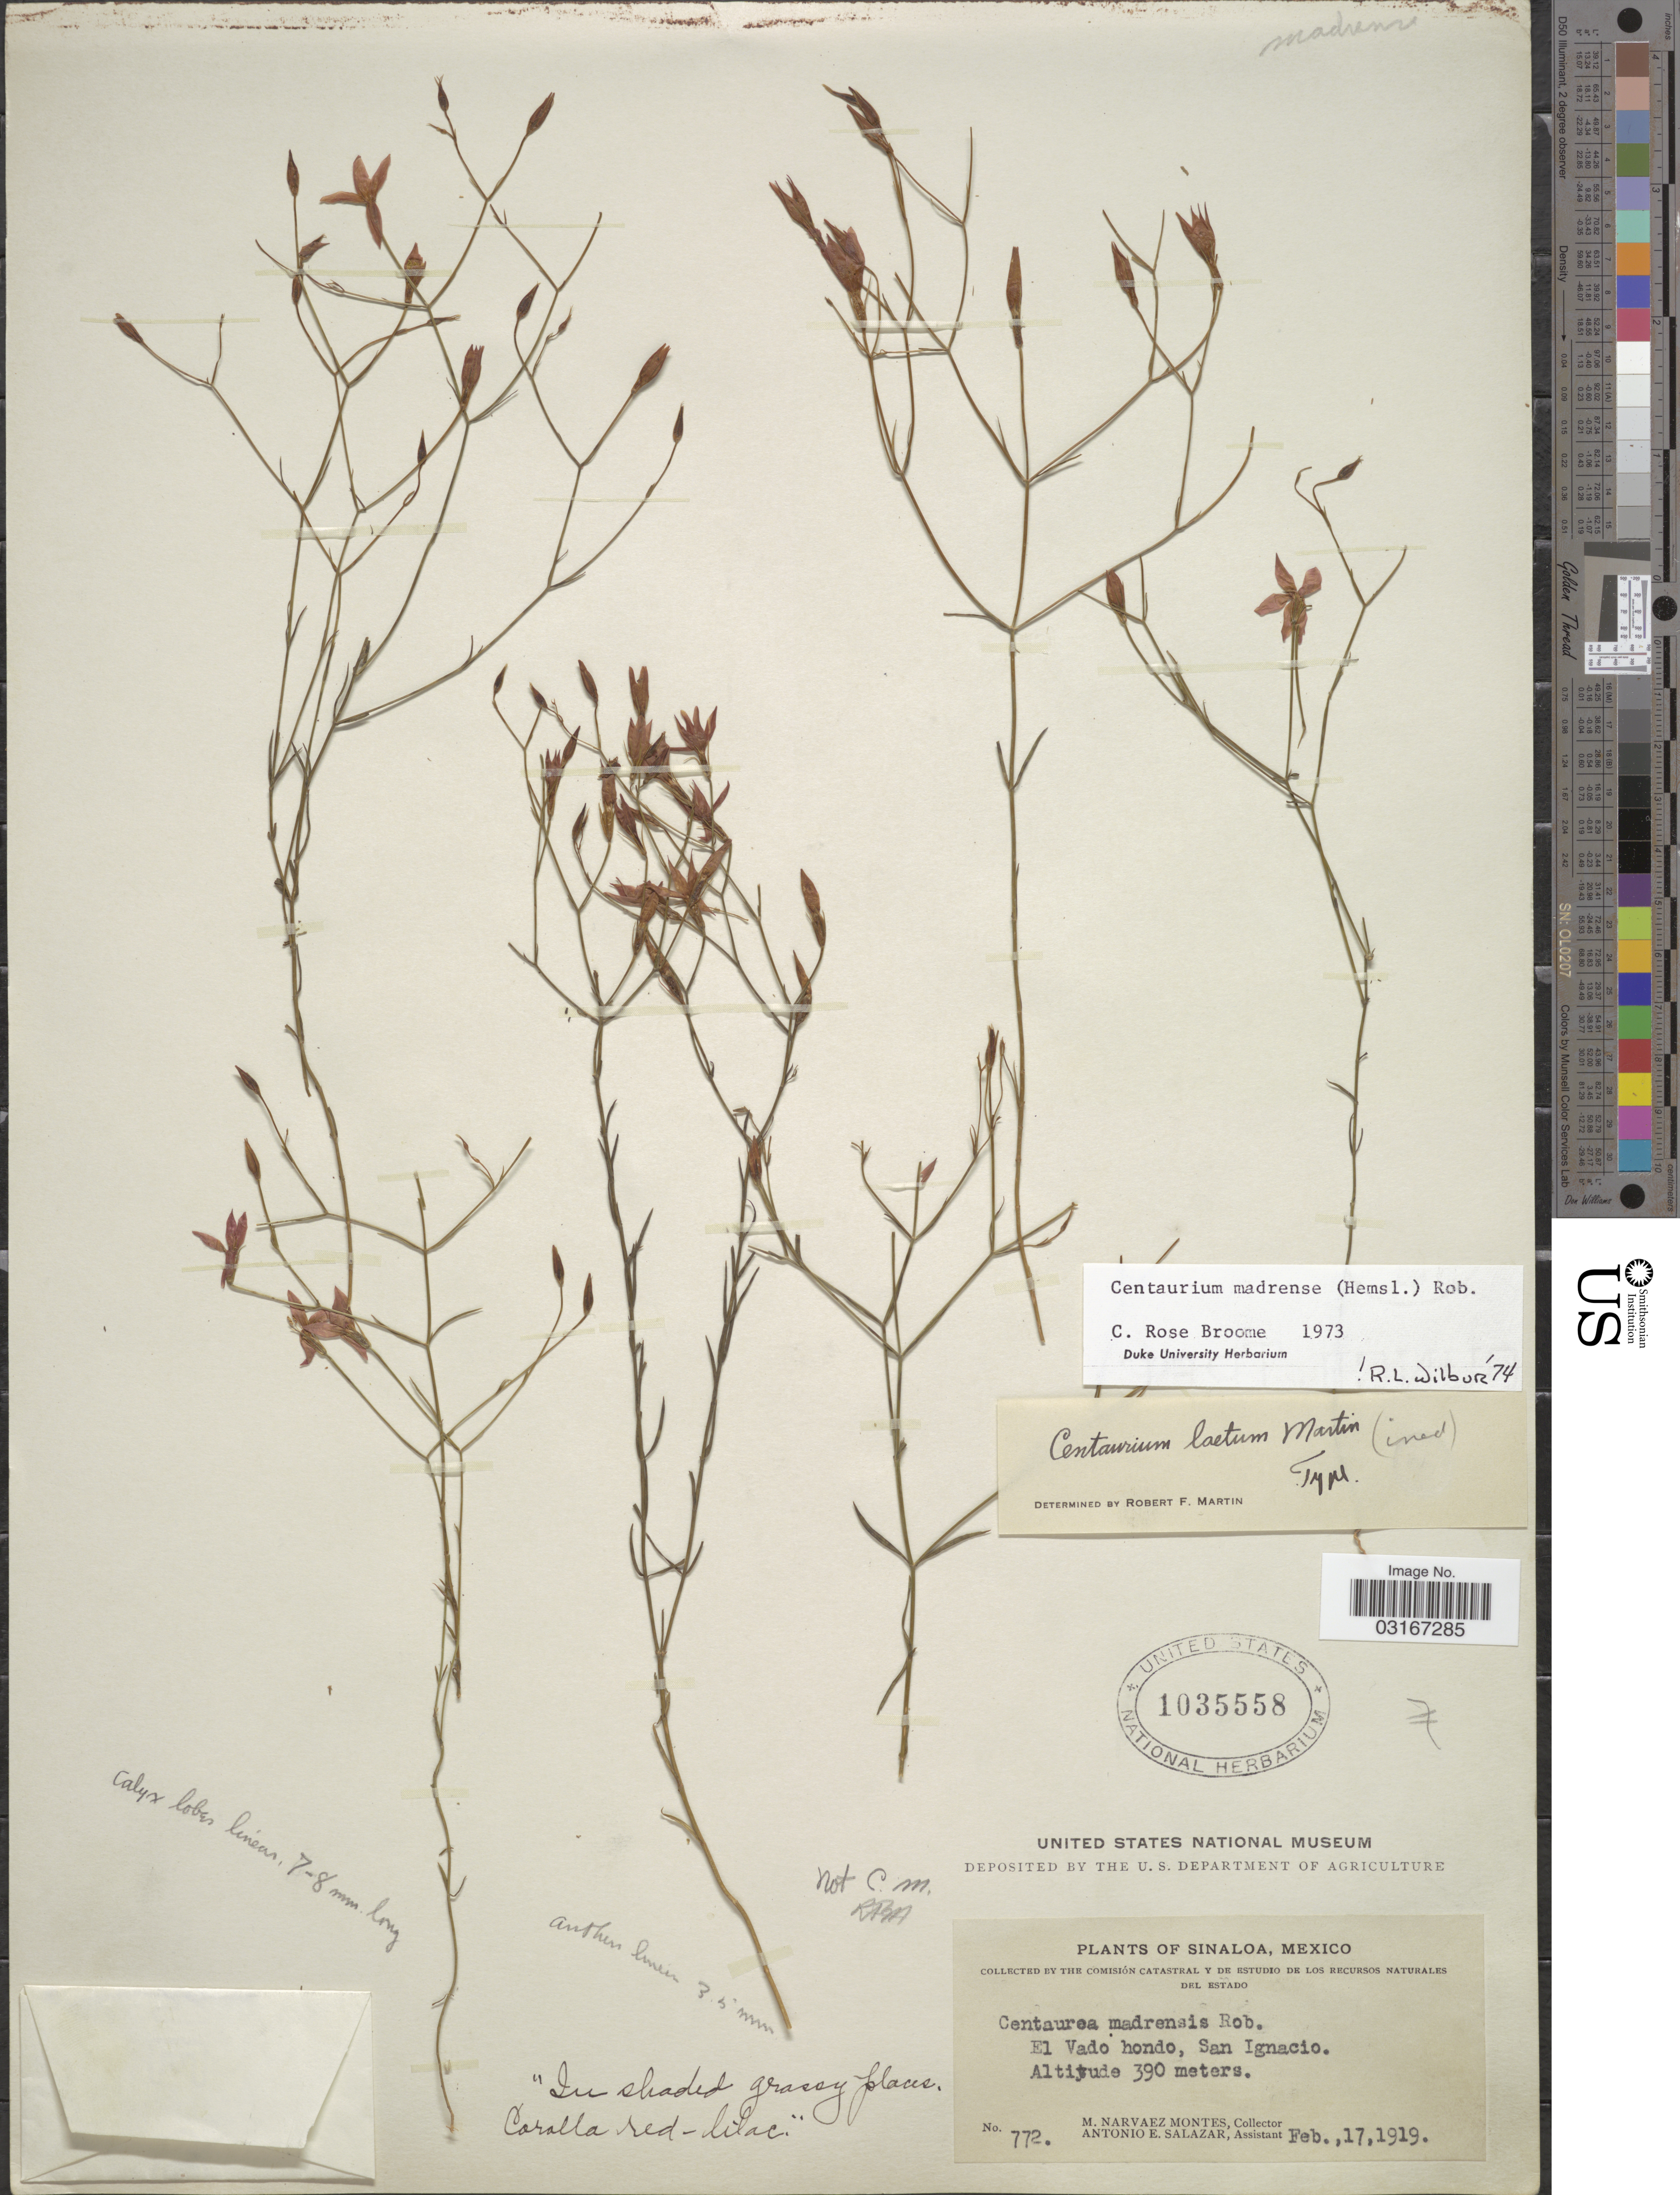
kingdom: Plantae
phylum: Tracheophyta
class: Magnoliopsida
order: Gentianales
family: Gentianaceae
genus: Centaurium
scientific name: Centaurium madrense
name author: (Hemsl.) B.L. Rob.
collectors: M. Narvaez-Montes & A. E. Salazar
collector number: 772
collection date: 1919-02-17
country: Mexico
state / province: Sinaloa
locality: El Vado hondo, San Ignacio.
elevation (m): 390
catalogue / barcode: US 1035558